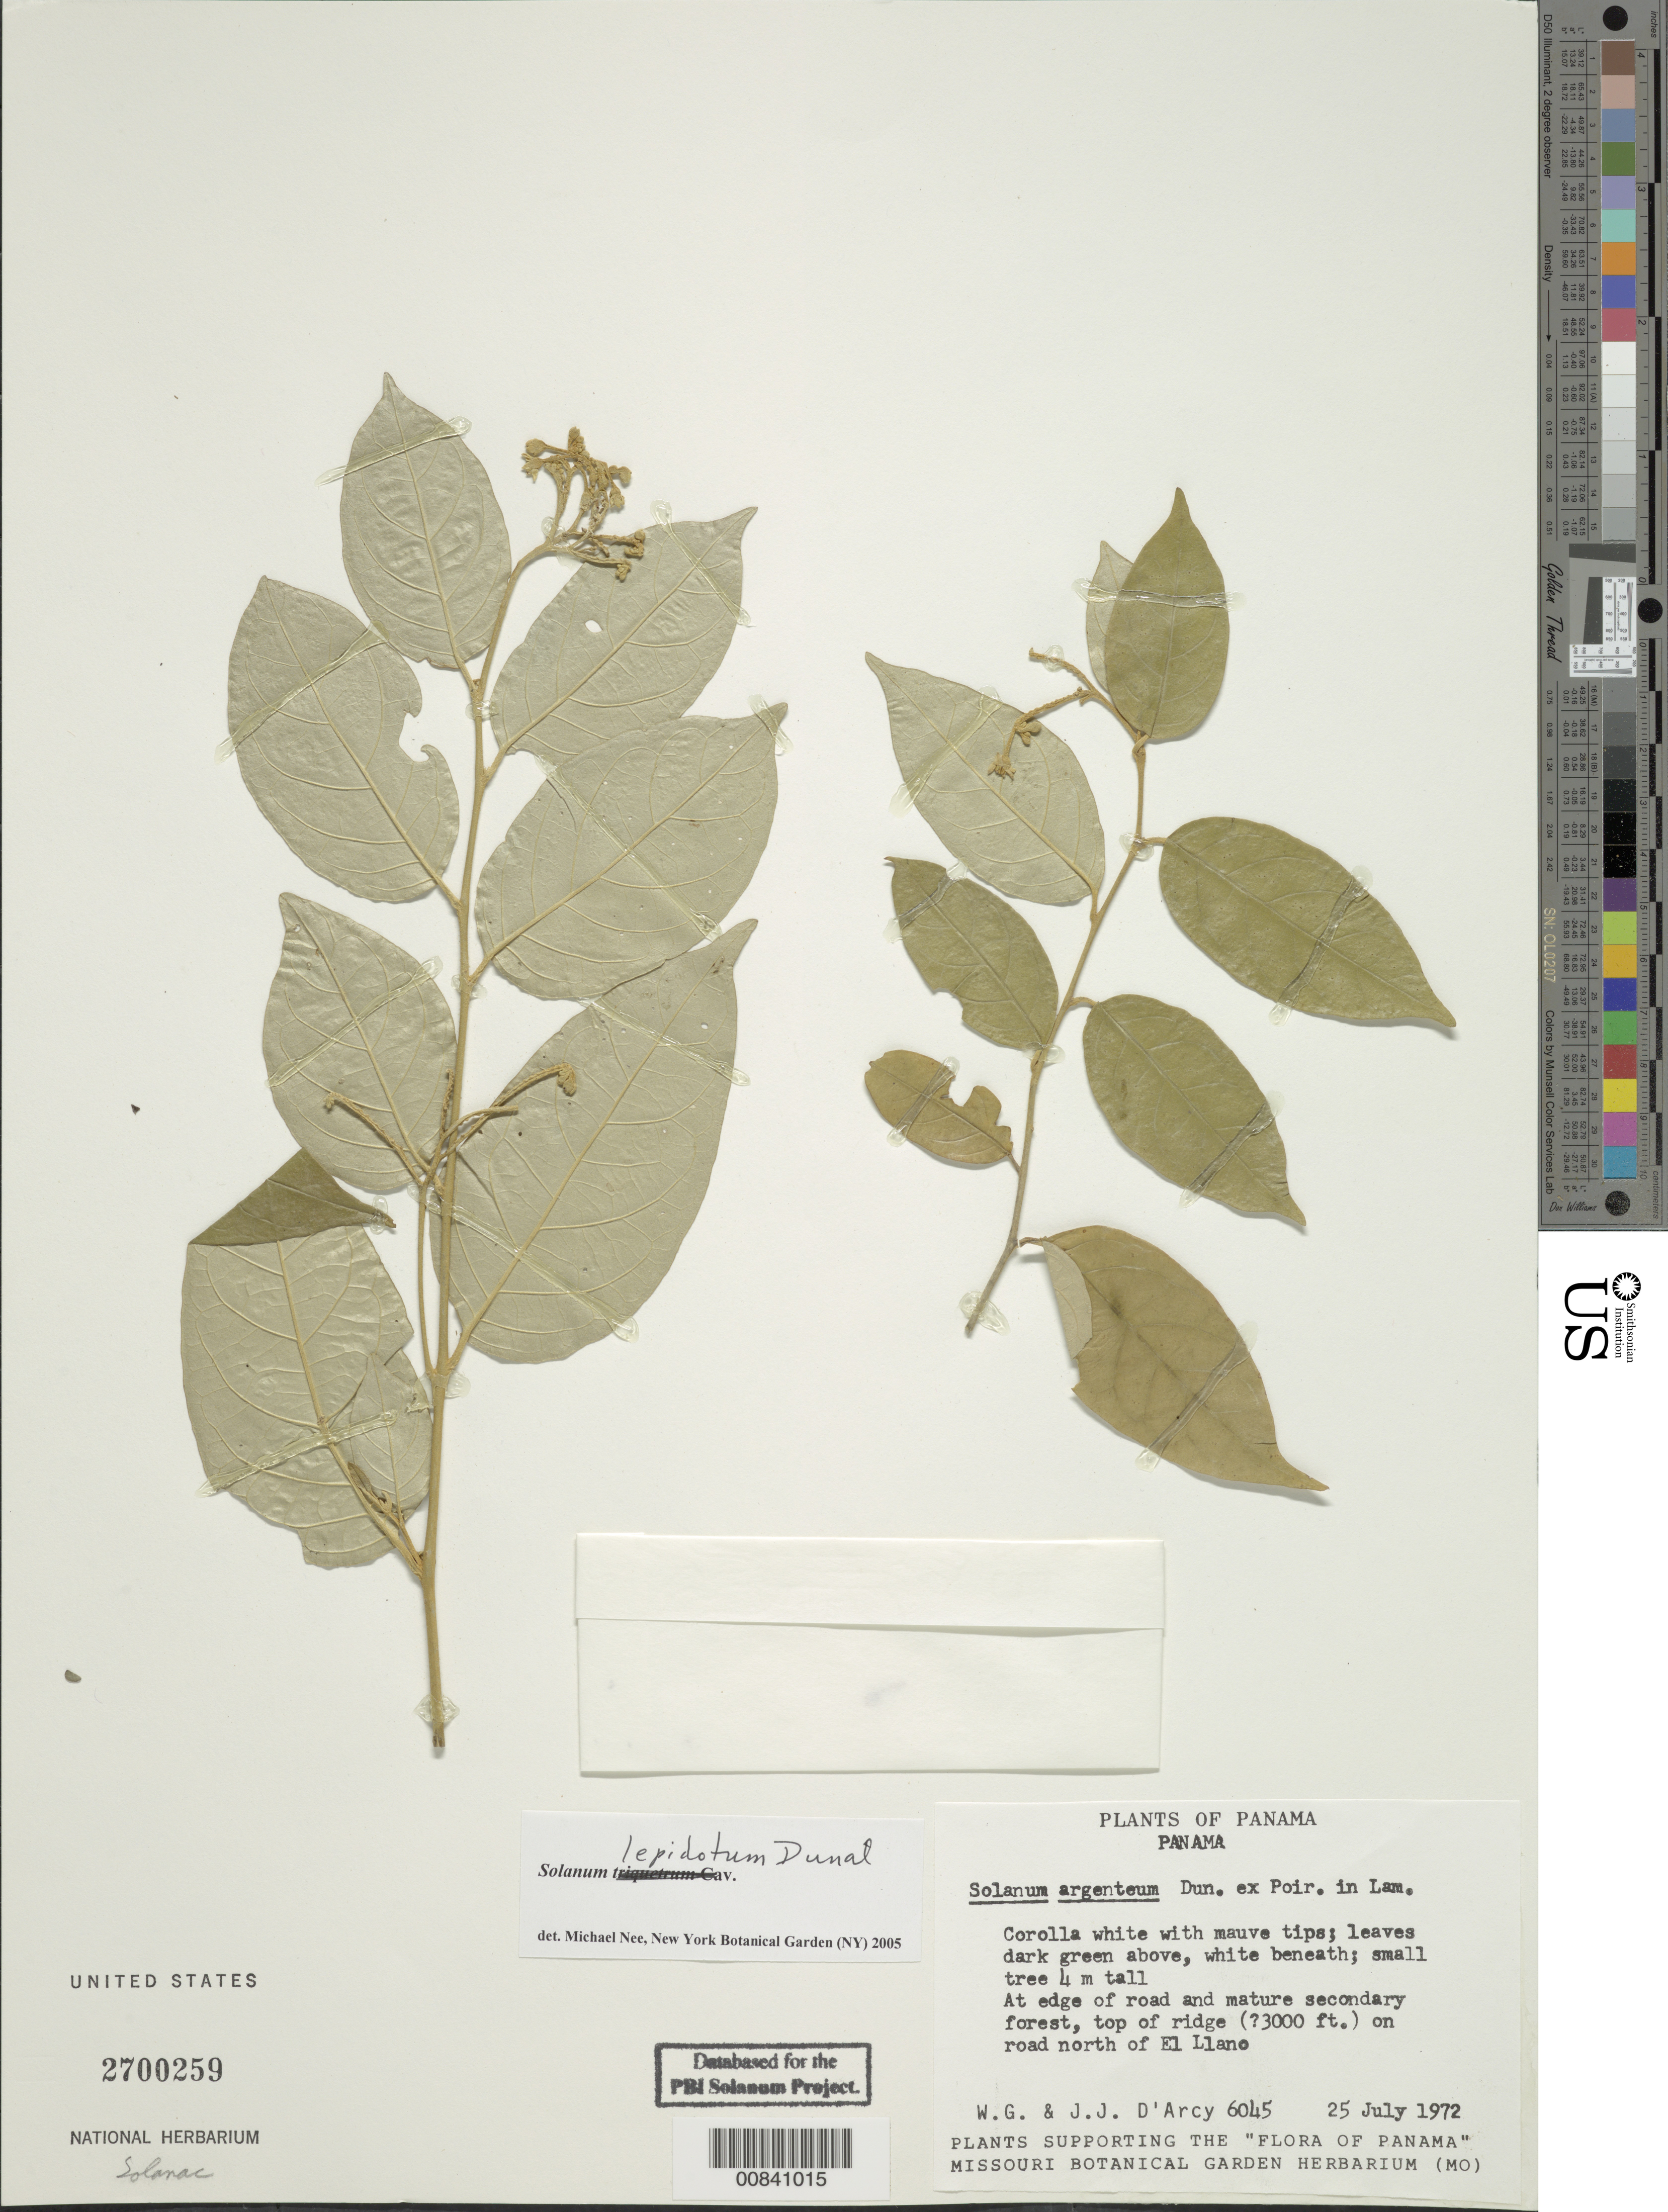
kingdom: Plantae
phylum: Tracheophyta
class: Magnoliopsida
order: Solanales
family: Solanaceae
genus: Solanum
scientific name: Solanum lepidotum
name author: Humb. & Bonpl. ex Dunal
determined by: Nee, Michael H.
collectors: W. G. D'Arcy & J. J. D'Arcy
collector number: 6045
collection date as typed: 25 Jul 1972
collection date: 1972-07-25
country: Panama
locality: Top of ridge on road north of El Llano.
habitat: At edge of road and mature forest.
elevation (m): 914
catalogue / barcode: US 2700259